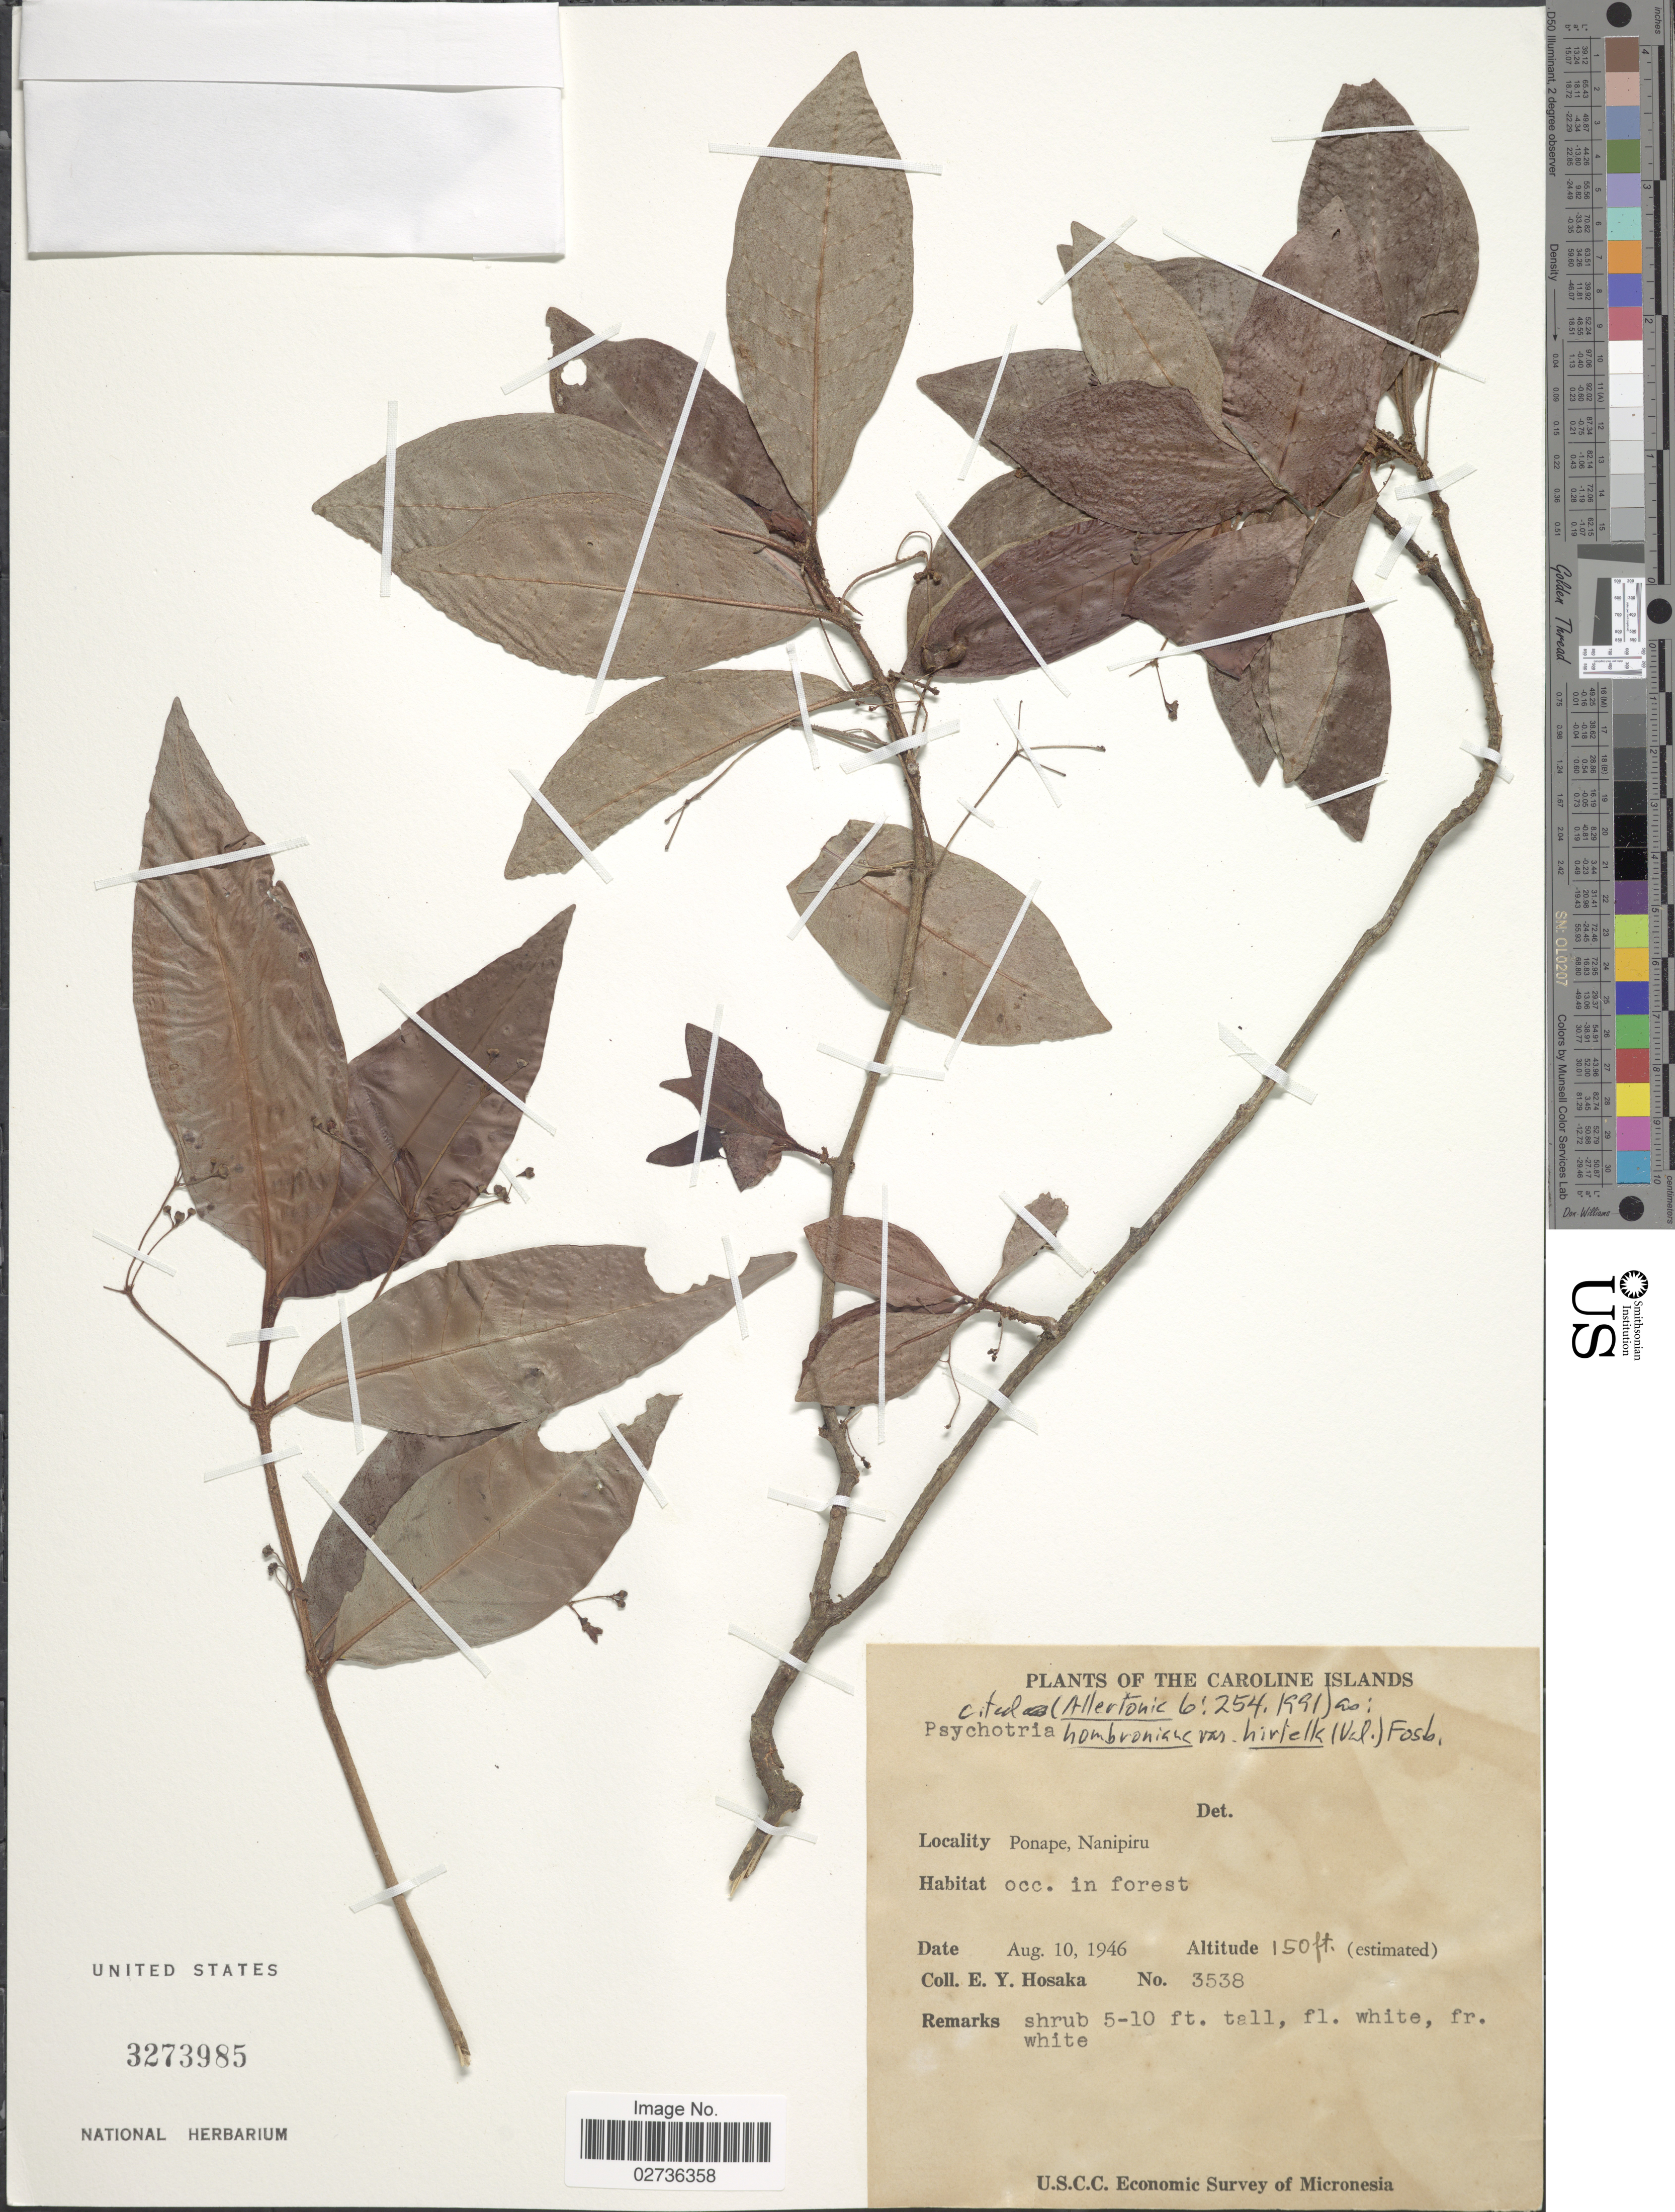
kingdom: Plantae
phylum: Tracheophyta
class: Magnoliopsida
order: Gentianales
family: Rubiaceae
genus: Psychotria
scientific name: Psychotria hombroniana var. hirtella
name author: (Valeton) Fosberg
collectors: E. Y. Hosaka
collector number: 3538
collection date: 1946-08-10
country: Micronesia, Federated States of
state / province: Pohnpei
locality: Caroline Islands - Ponape, Nanipiru.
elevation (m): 46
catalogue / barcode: US 3273985